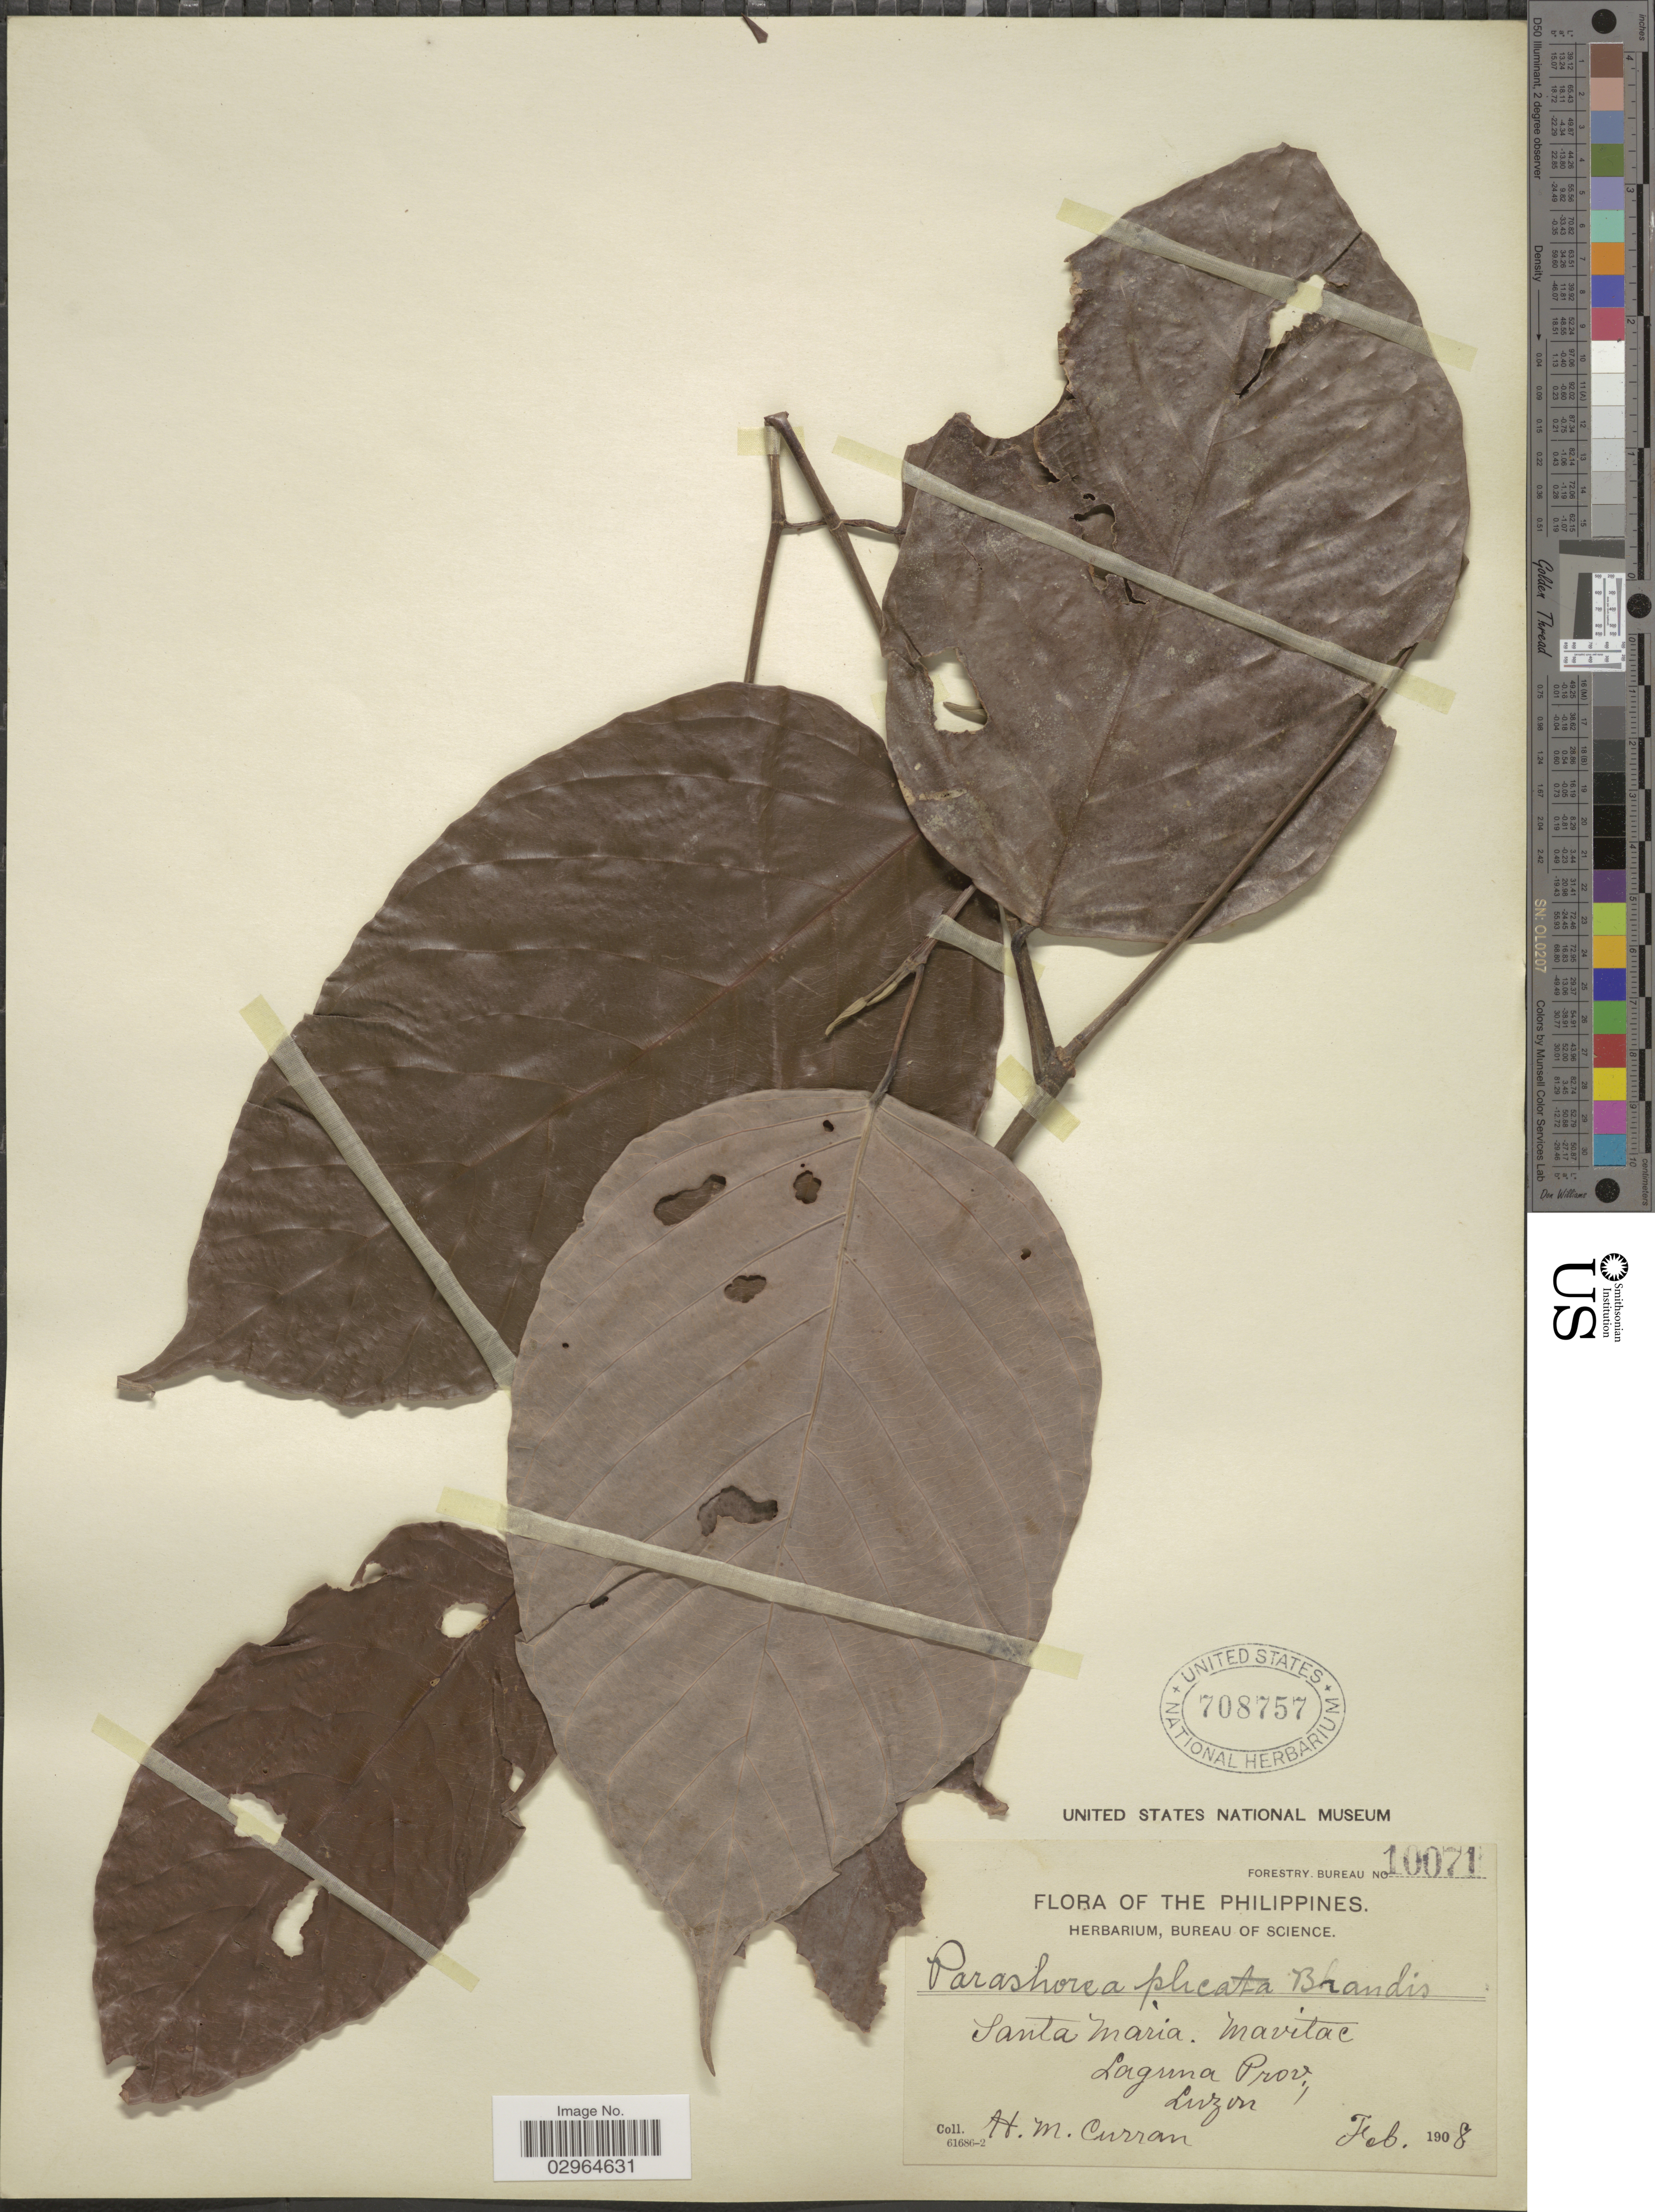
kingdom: Plantae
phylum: Tracheophyta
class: Magnoliopsida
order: Malvales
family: Dipterocarpaceae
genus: Parashorea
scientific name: Parashorea malaanonan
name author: (Blanco) Merr.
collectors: H. M. Curran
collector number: Forestry Bureau 10071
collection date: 1908-02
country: Philippines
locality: Santa Maria. Mavitac. Laguna Prov., Luzon.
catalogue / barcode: US 708757